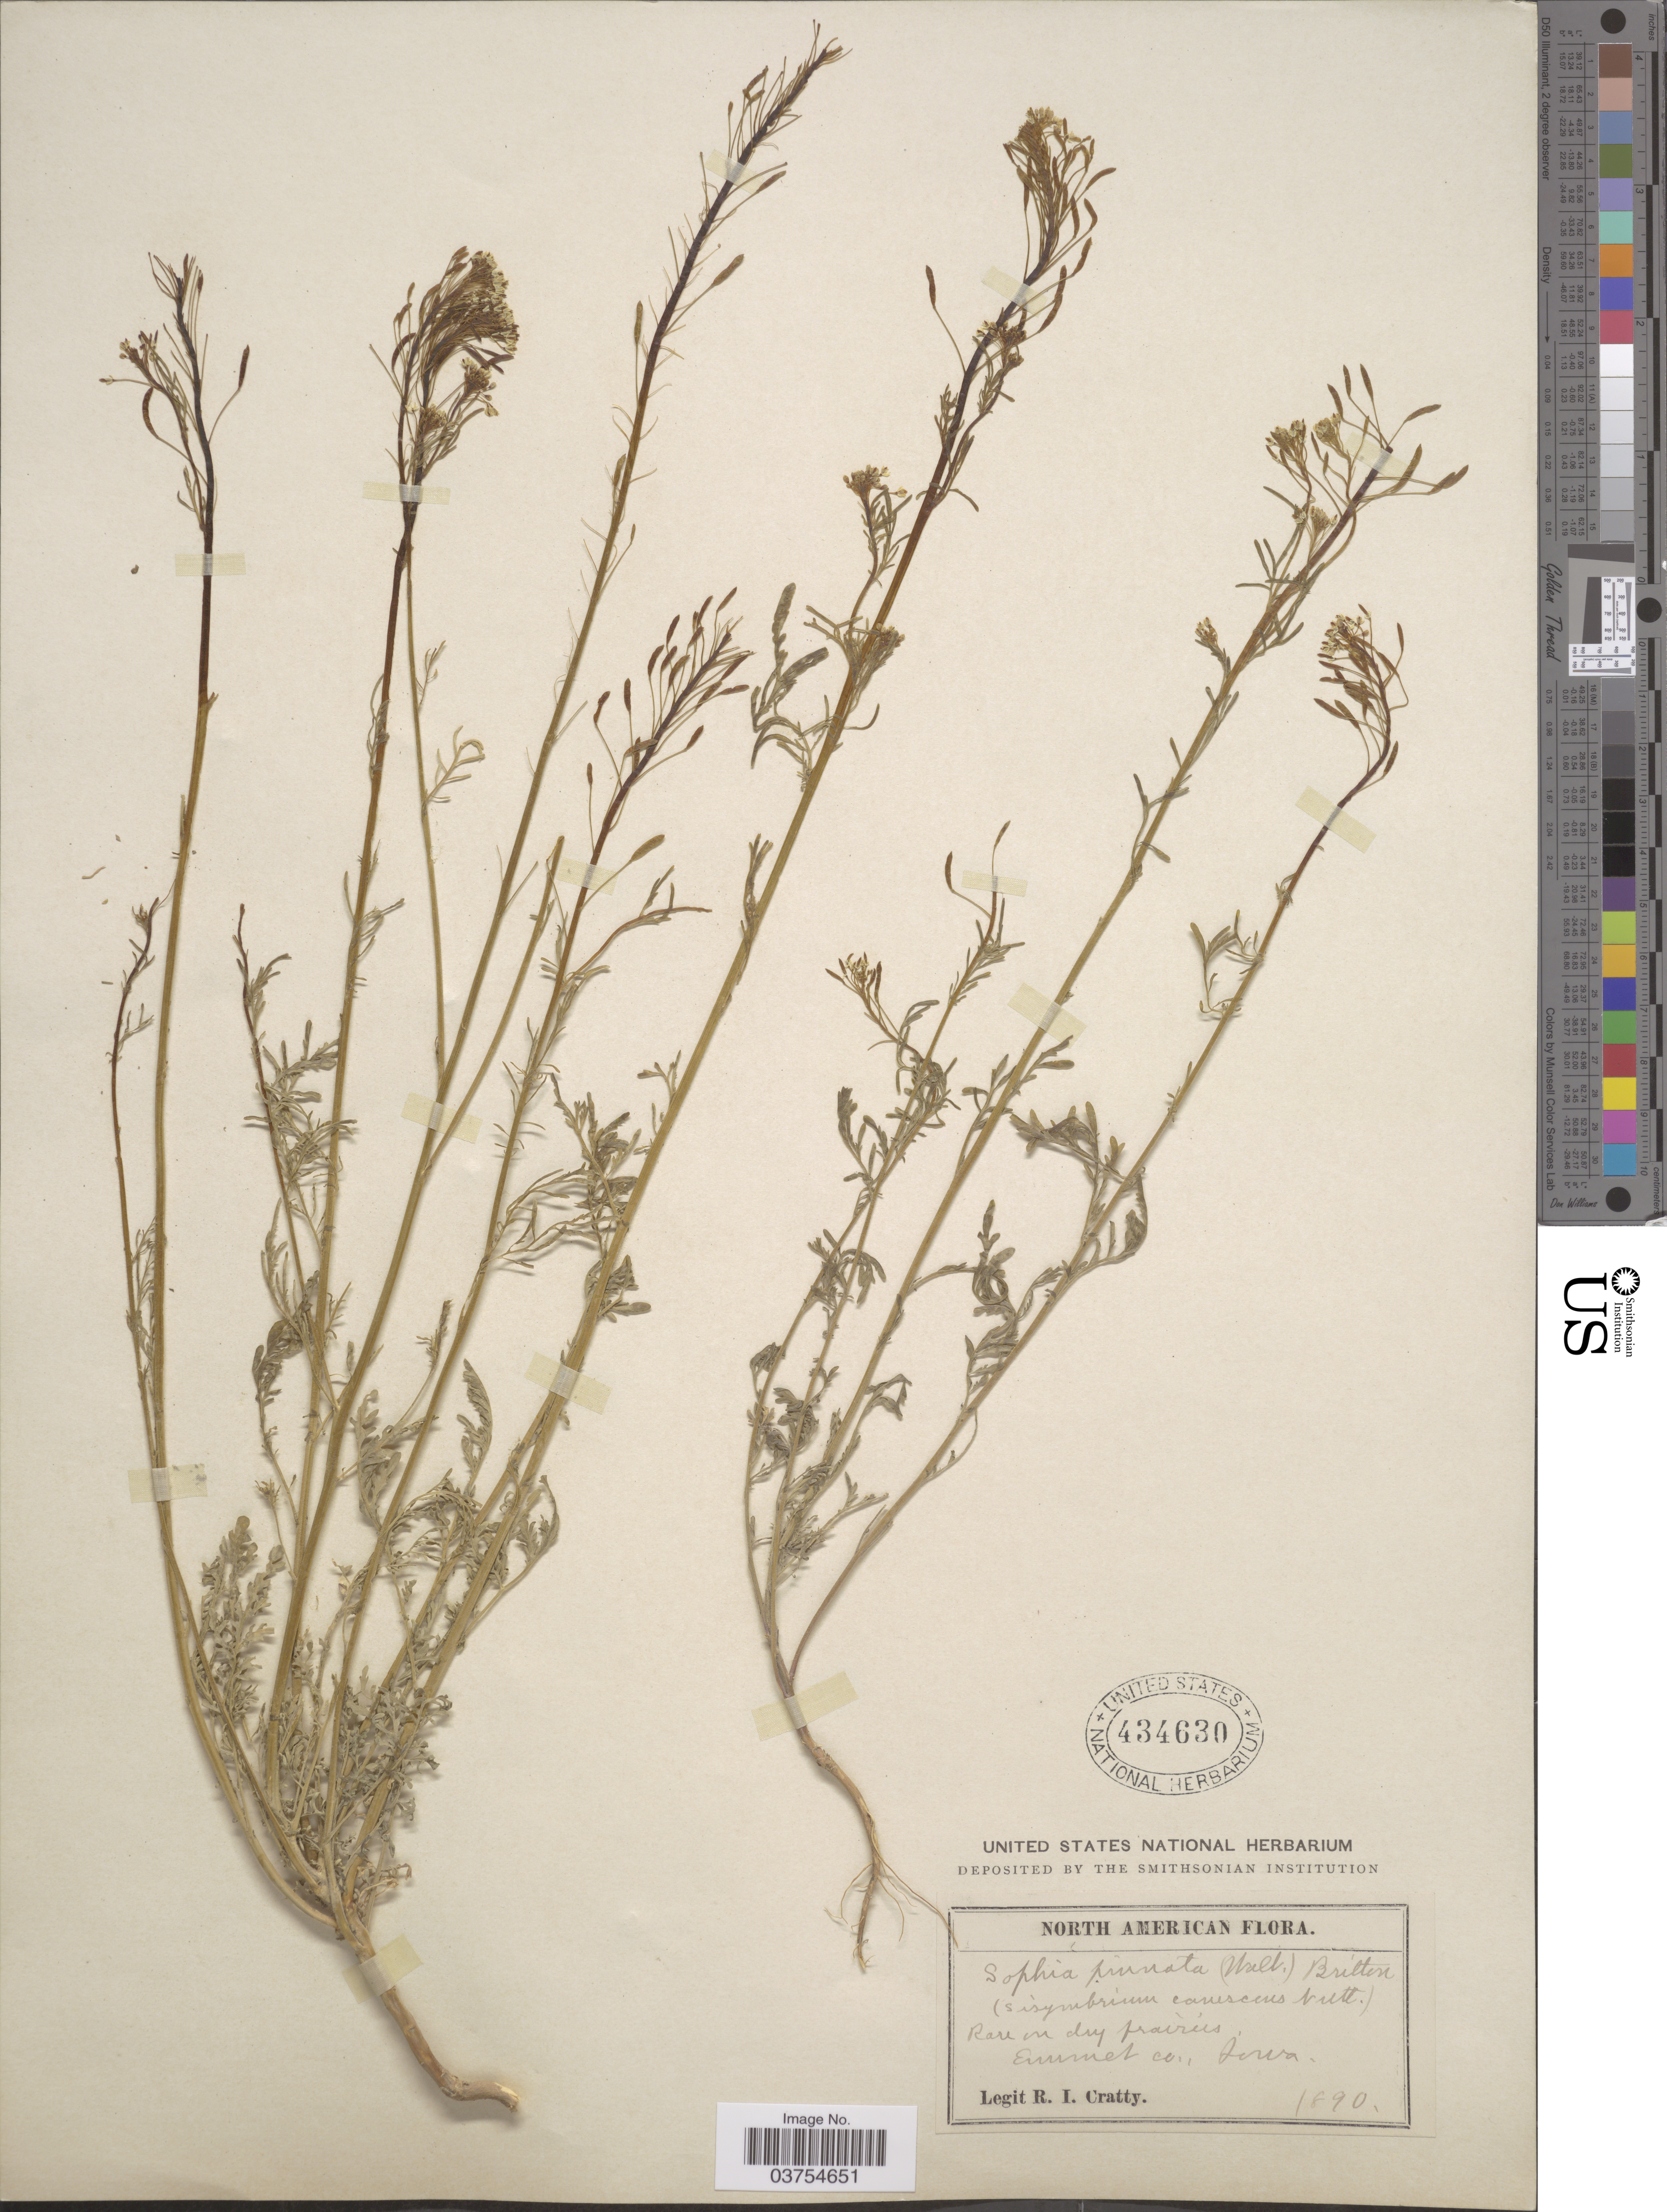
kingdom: Plantae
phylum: Tracheophyta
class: Magnoliopsida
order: Brassicales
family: Brassicaceae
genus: Descurainia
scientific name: Descurainia pinnata var. brachycarpa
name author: (Richardson) Fernald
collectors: R. Cratty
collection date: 1890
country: United States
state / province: Iowa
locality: Emmet Co.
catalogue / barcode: US 434630